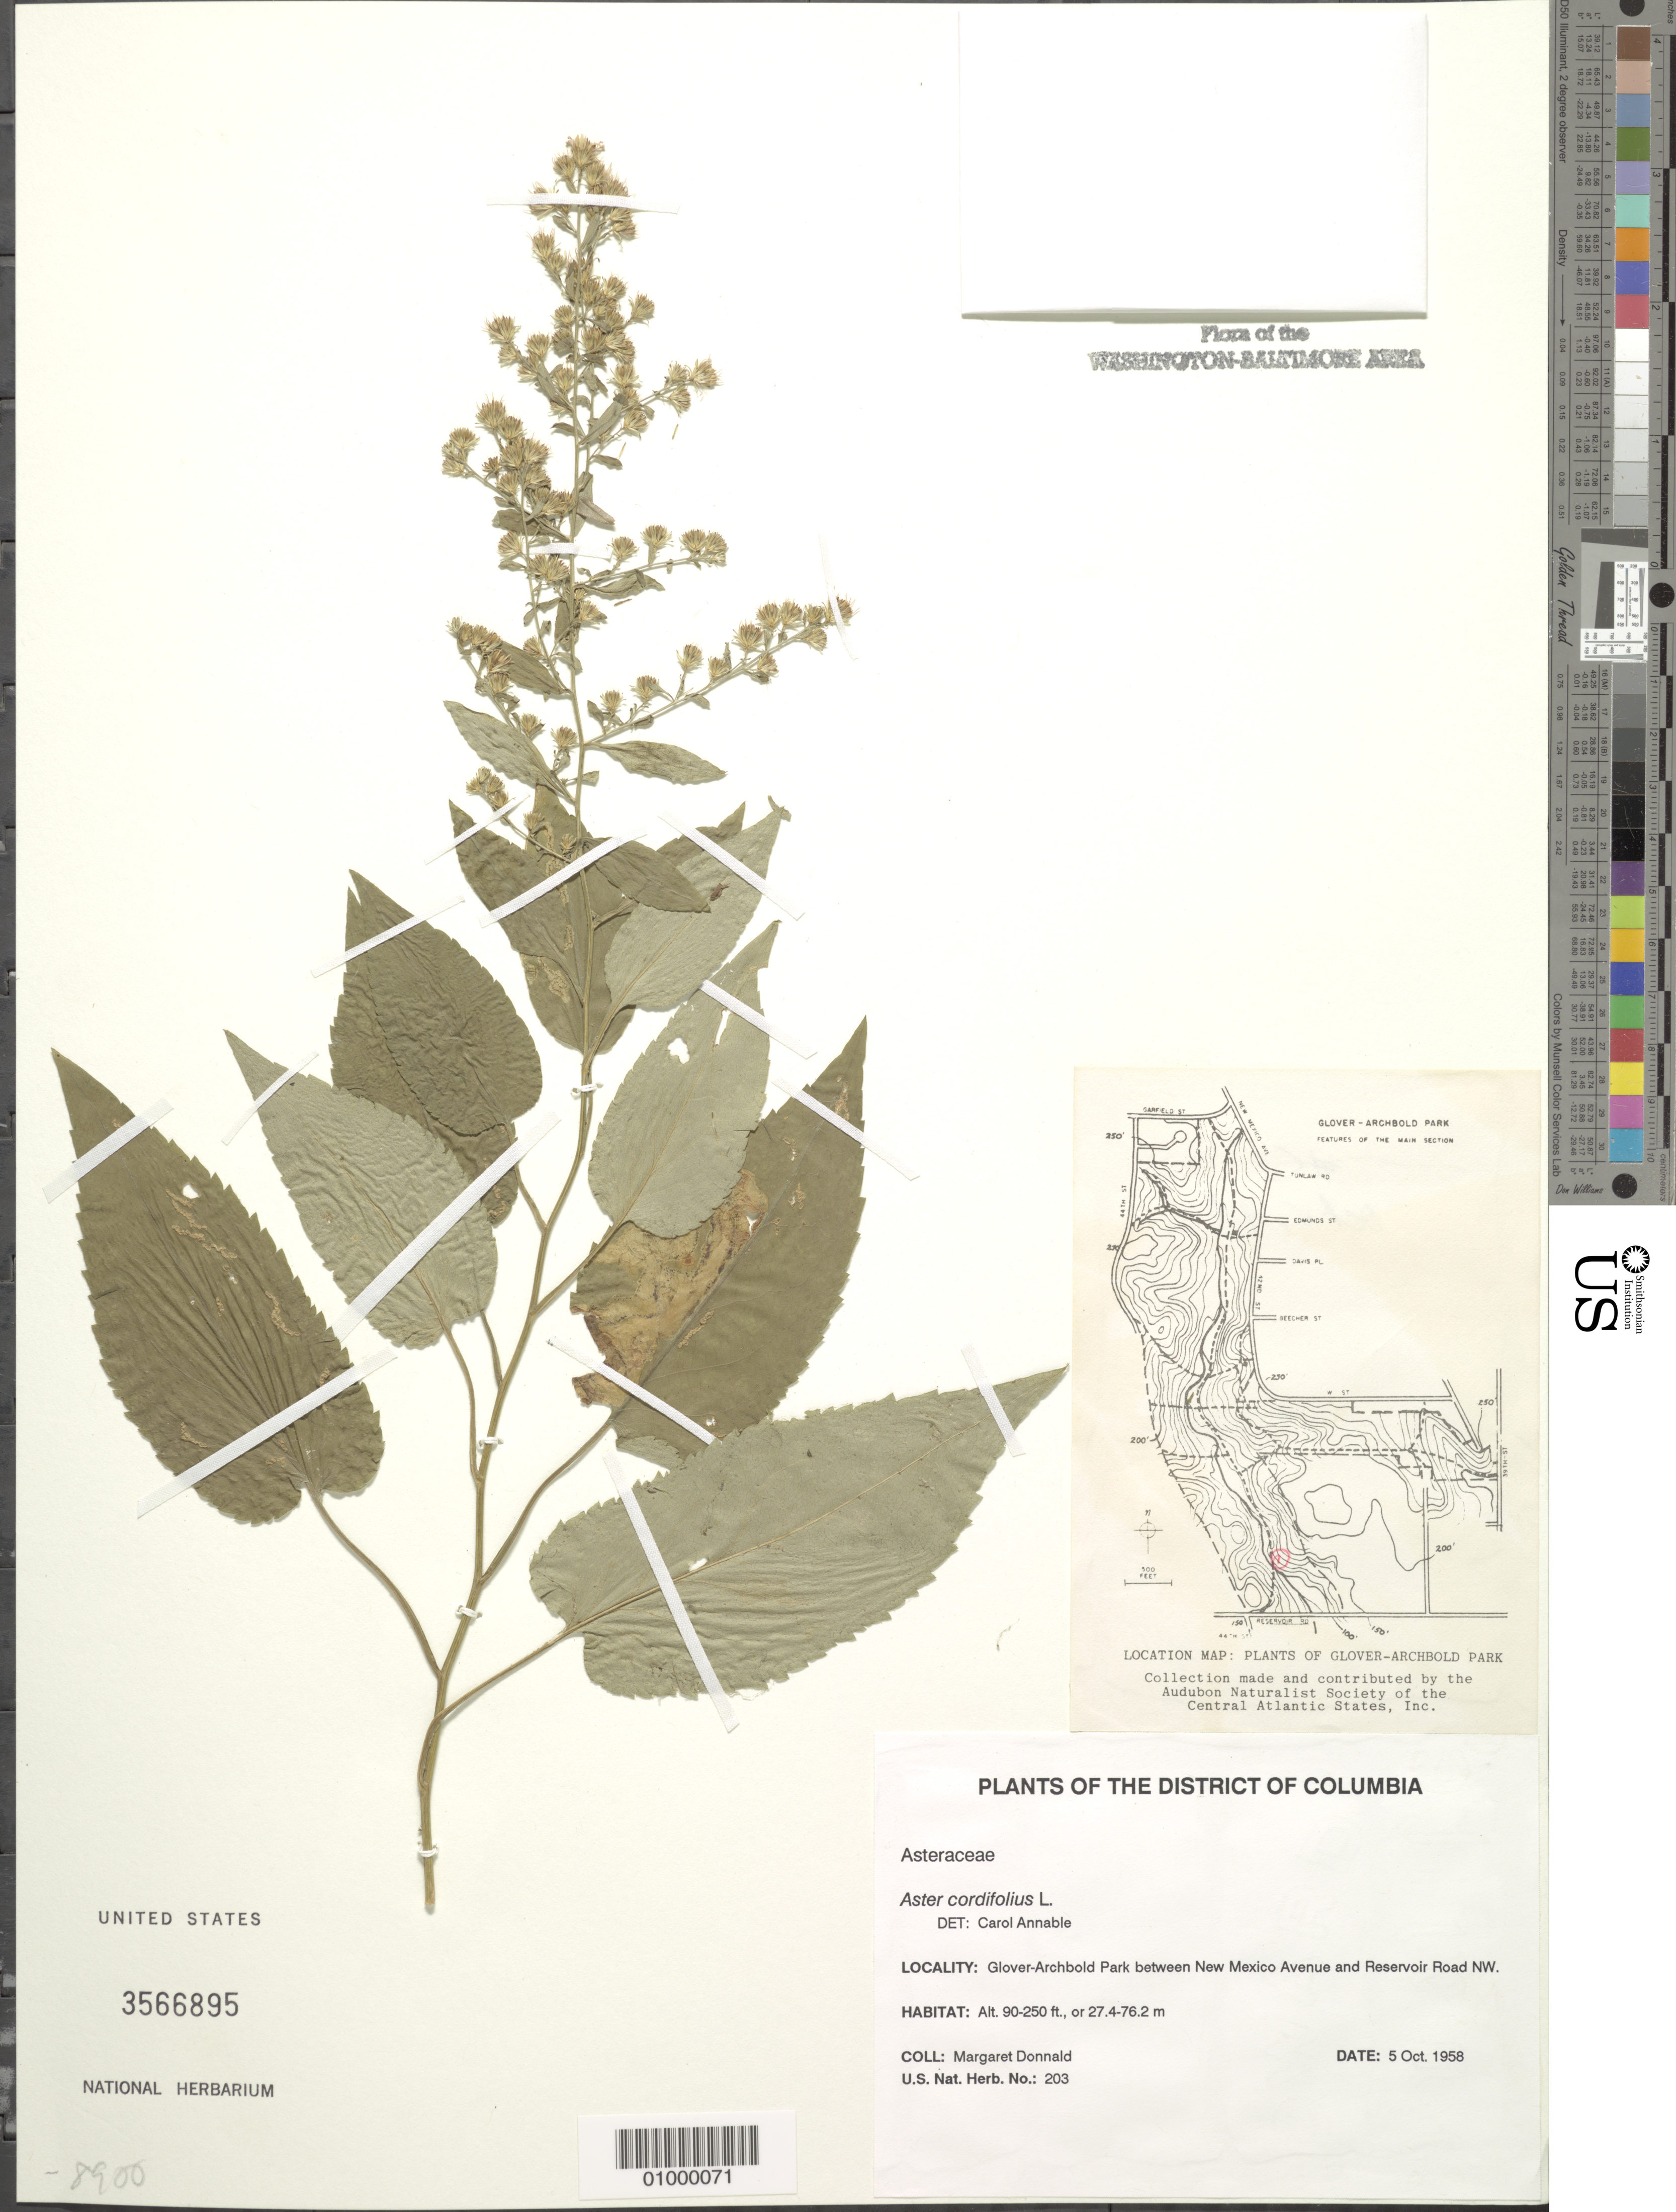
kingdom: Plantae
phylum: Tracheophyta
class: Magnoliopsida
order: Asterales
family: Asteraceae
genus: Symphyotrichum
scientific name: Symphyotrichum cordifolium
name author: (L.) G.L. Nesom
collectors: M. Donnald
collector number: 203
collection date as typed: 5 Oct 1958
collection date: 1958-10-05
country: United States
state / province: District of Columbia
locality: Glover-Archbold Park between New Mexico Avenue and Reservoir Road NW.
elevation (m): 27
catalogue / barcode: US 3566895